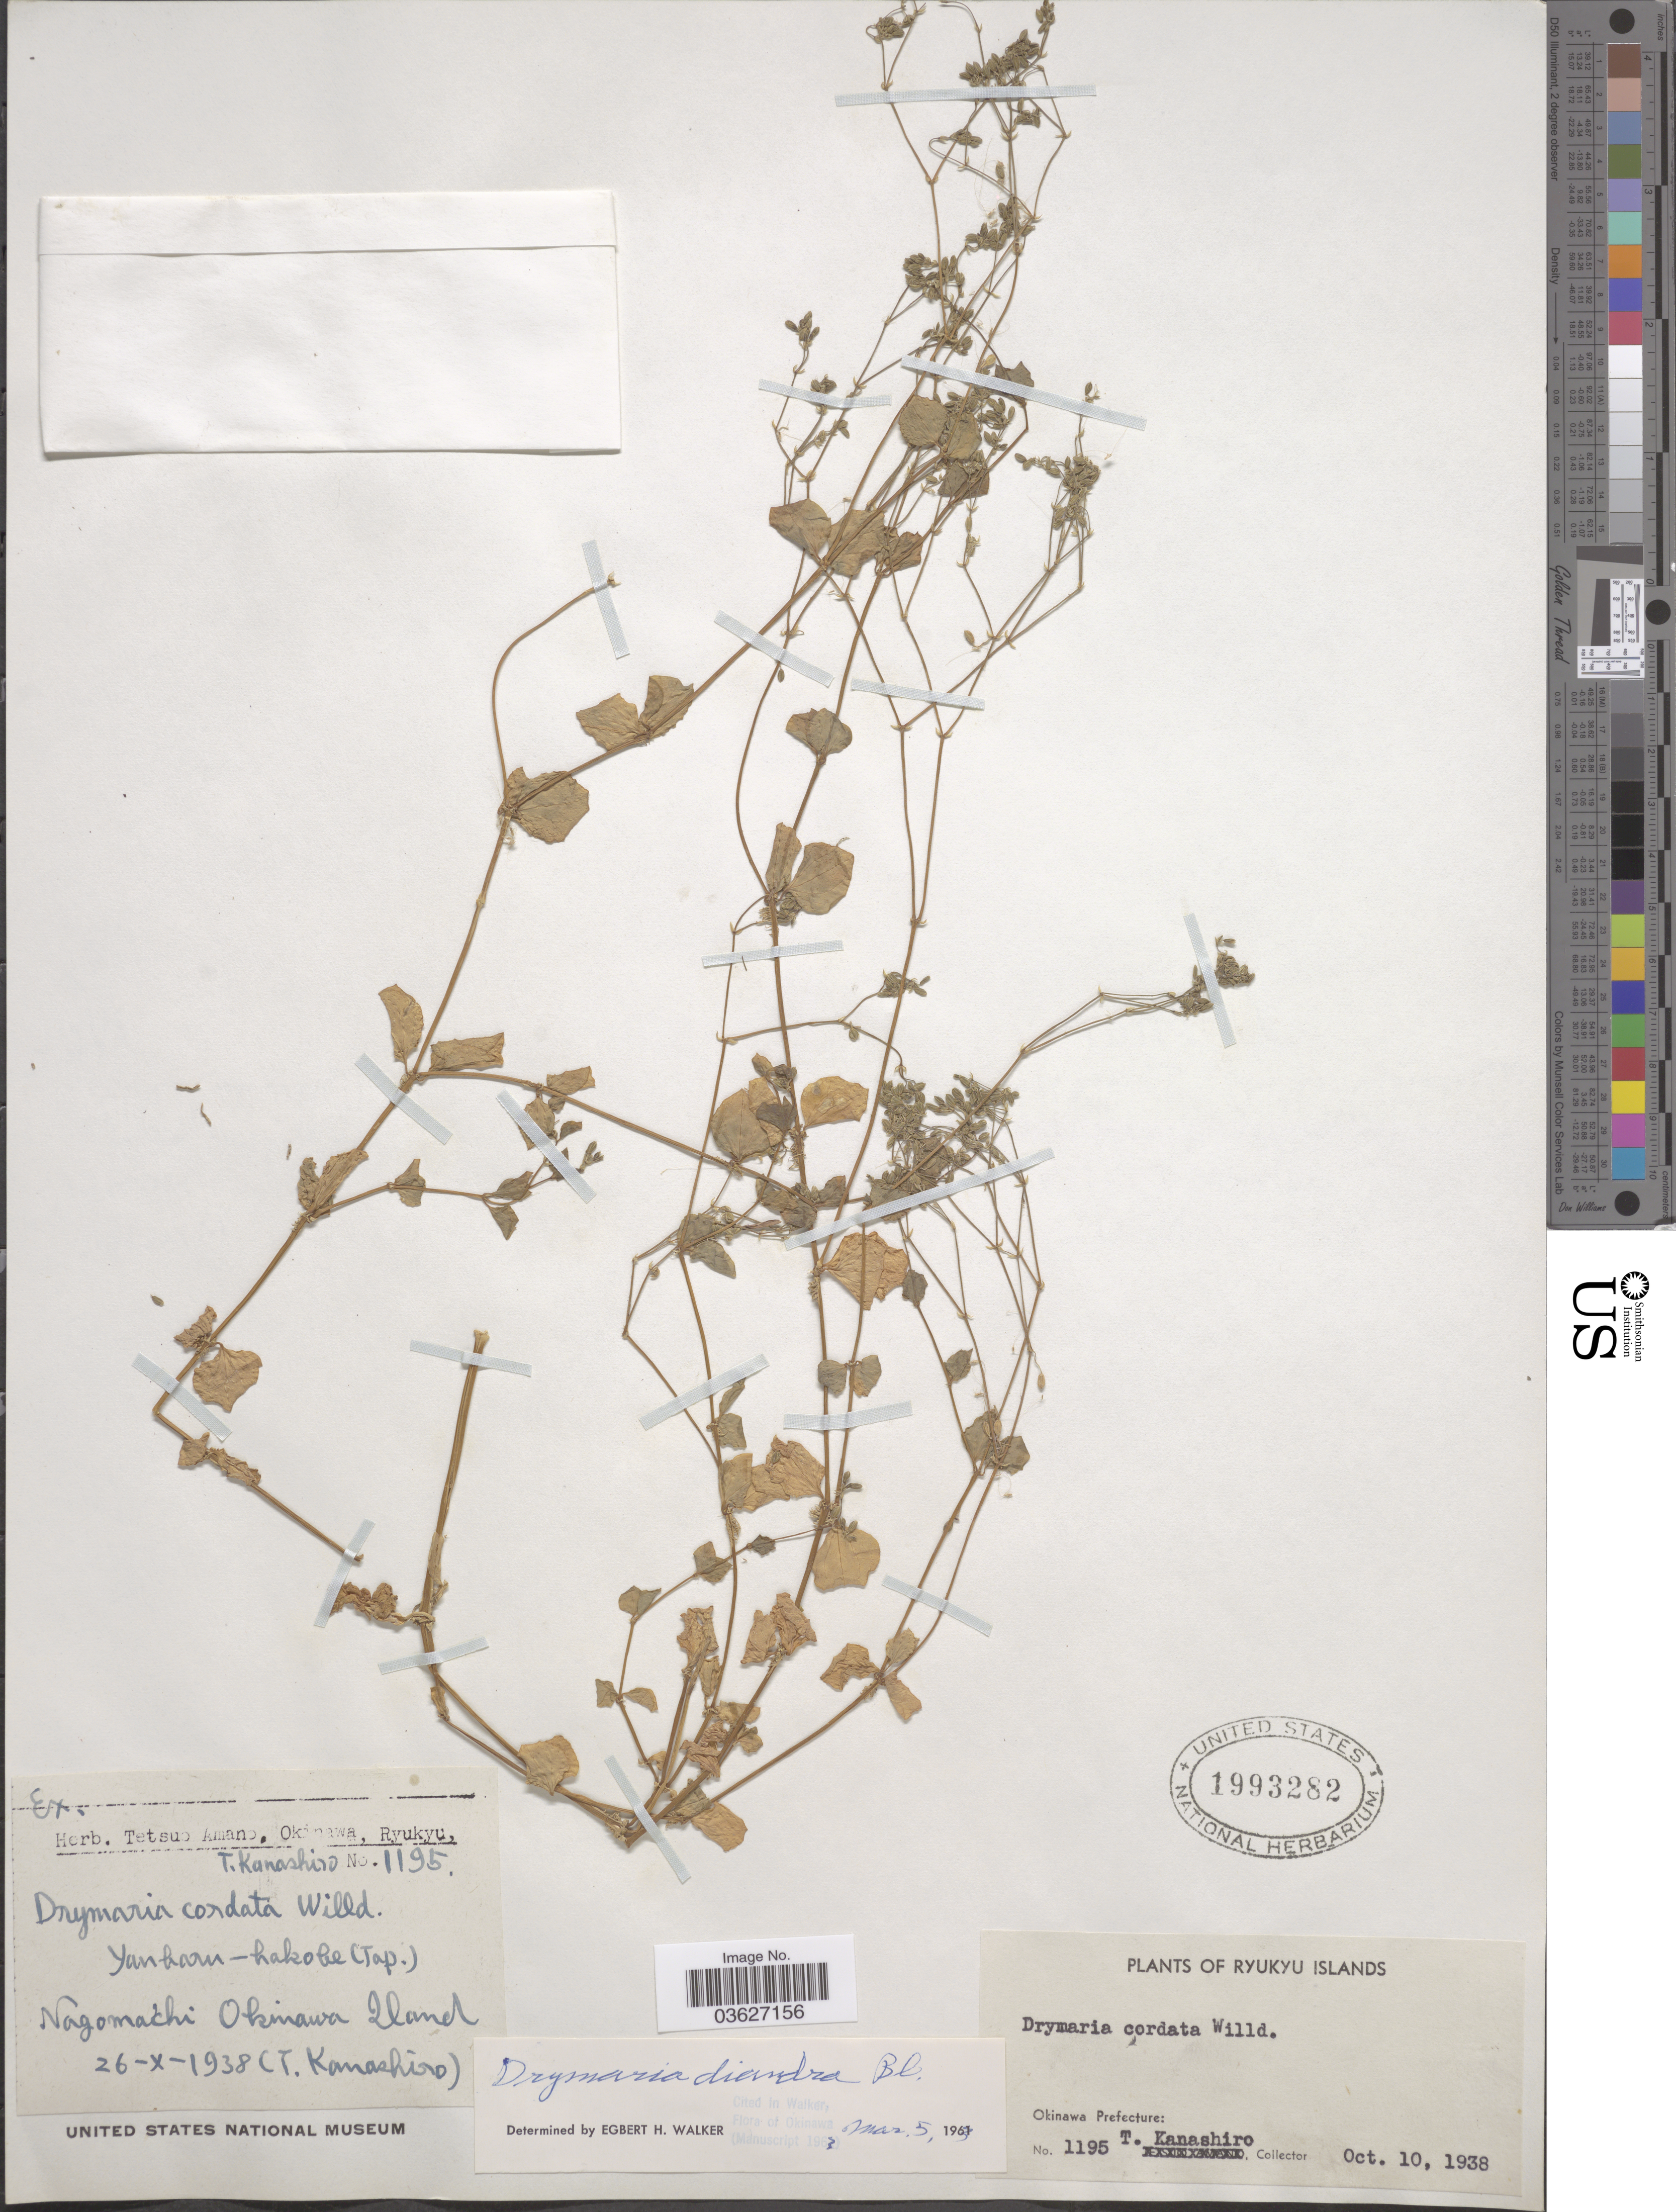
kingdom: Plantae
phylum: Tracheophyta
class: Magnoliopsida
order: Caryophyllales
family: Caryophyllaceae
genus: Drymaria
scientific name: Drymaria diandra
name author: Blume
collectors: T. Kanashiro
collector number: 1195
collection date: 1938-10-10/1938-10-26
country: Japan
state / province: Okinawa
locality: Ryukyu Islands. Okinawa Prefecture. Nagomachi Okinawa Island.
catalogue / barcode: US 1993282